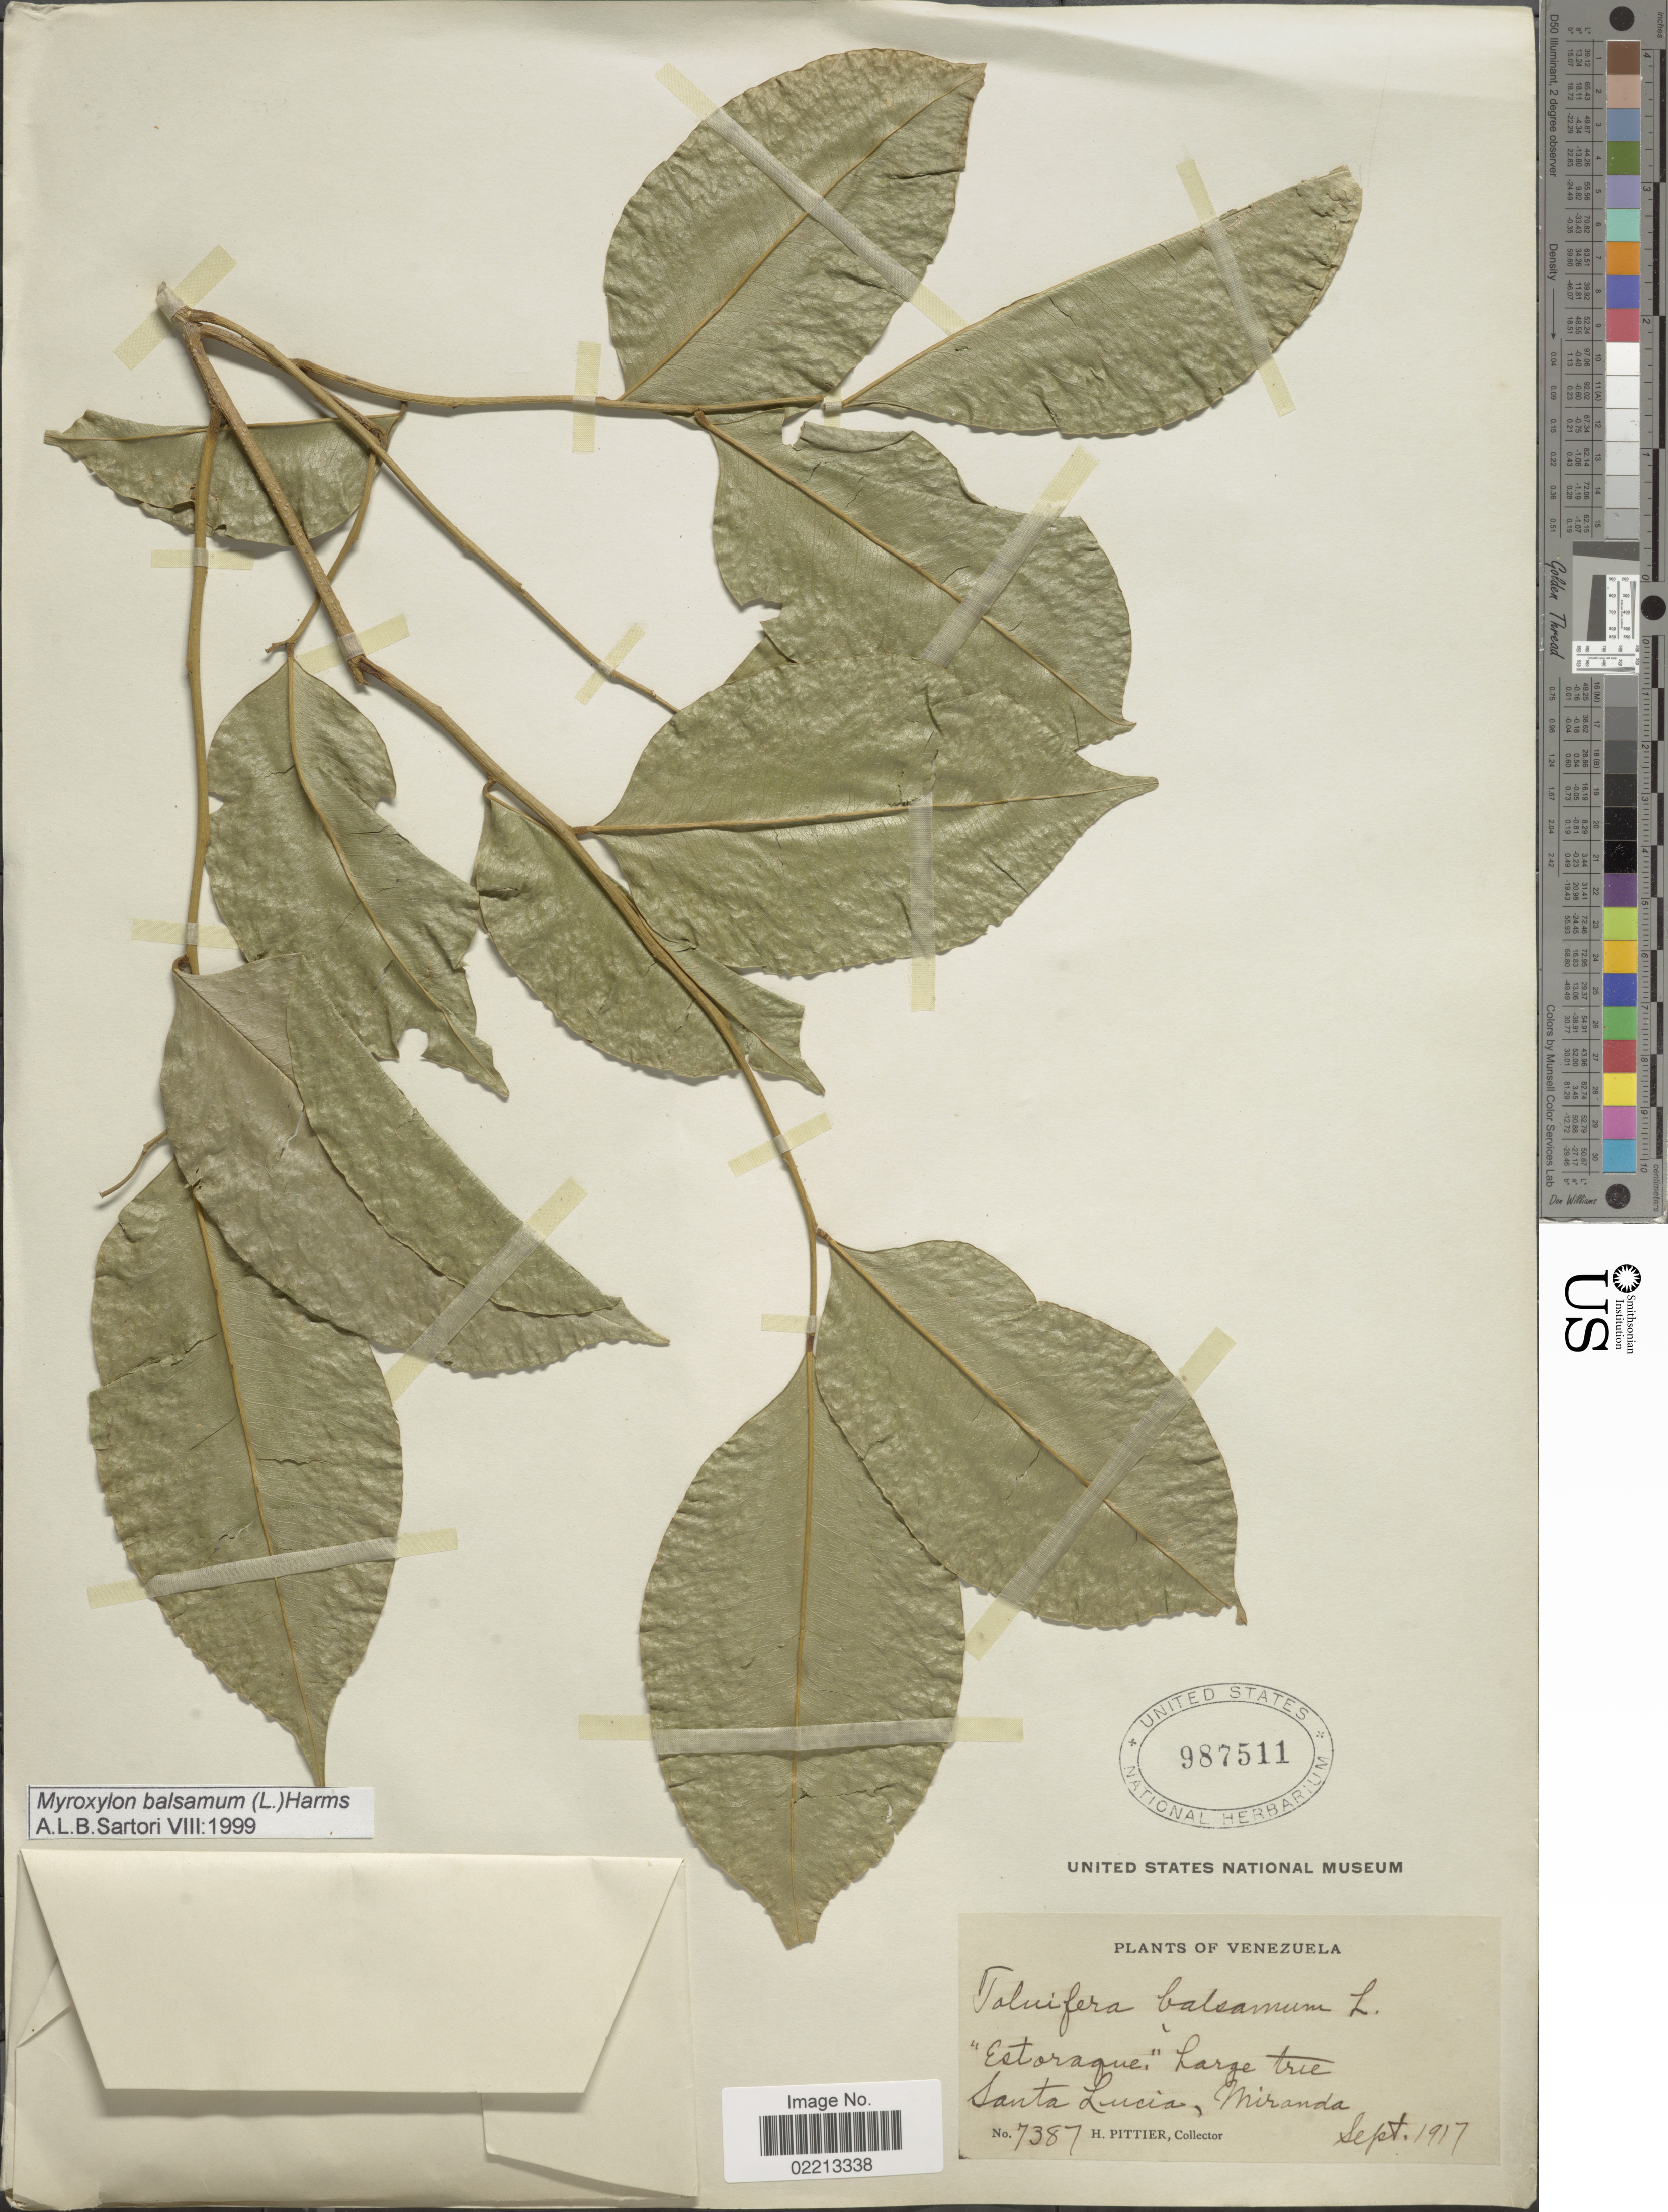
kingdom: Plantae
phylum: Tracheophyta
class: Magnoliopsida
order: Fabales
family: Fabaceae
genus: Myroxylon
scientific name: Myroxylon balsamum var. balsamum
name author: (L.) Harms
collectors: H. F. Pittier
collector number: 7387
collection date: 1917-09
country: Venezuela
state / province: Miranda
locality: Santa Lucia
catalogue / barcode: US 987511